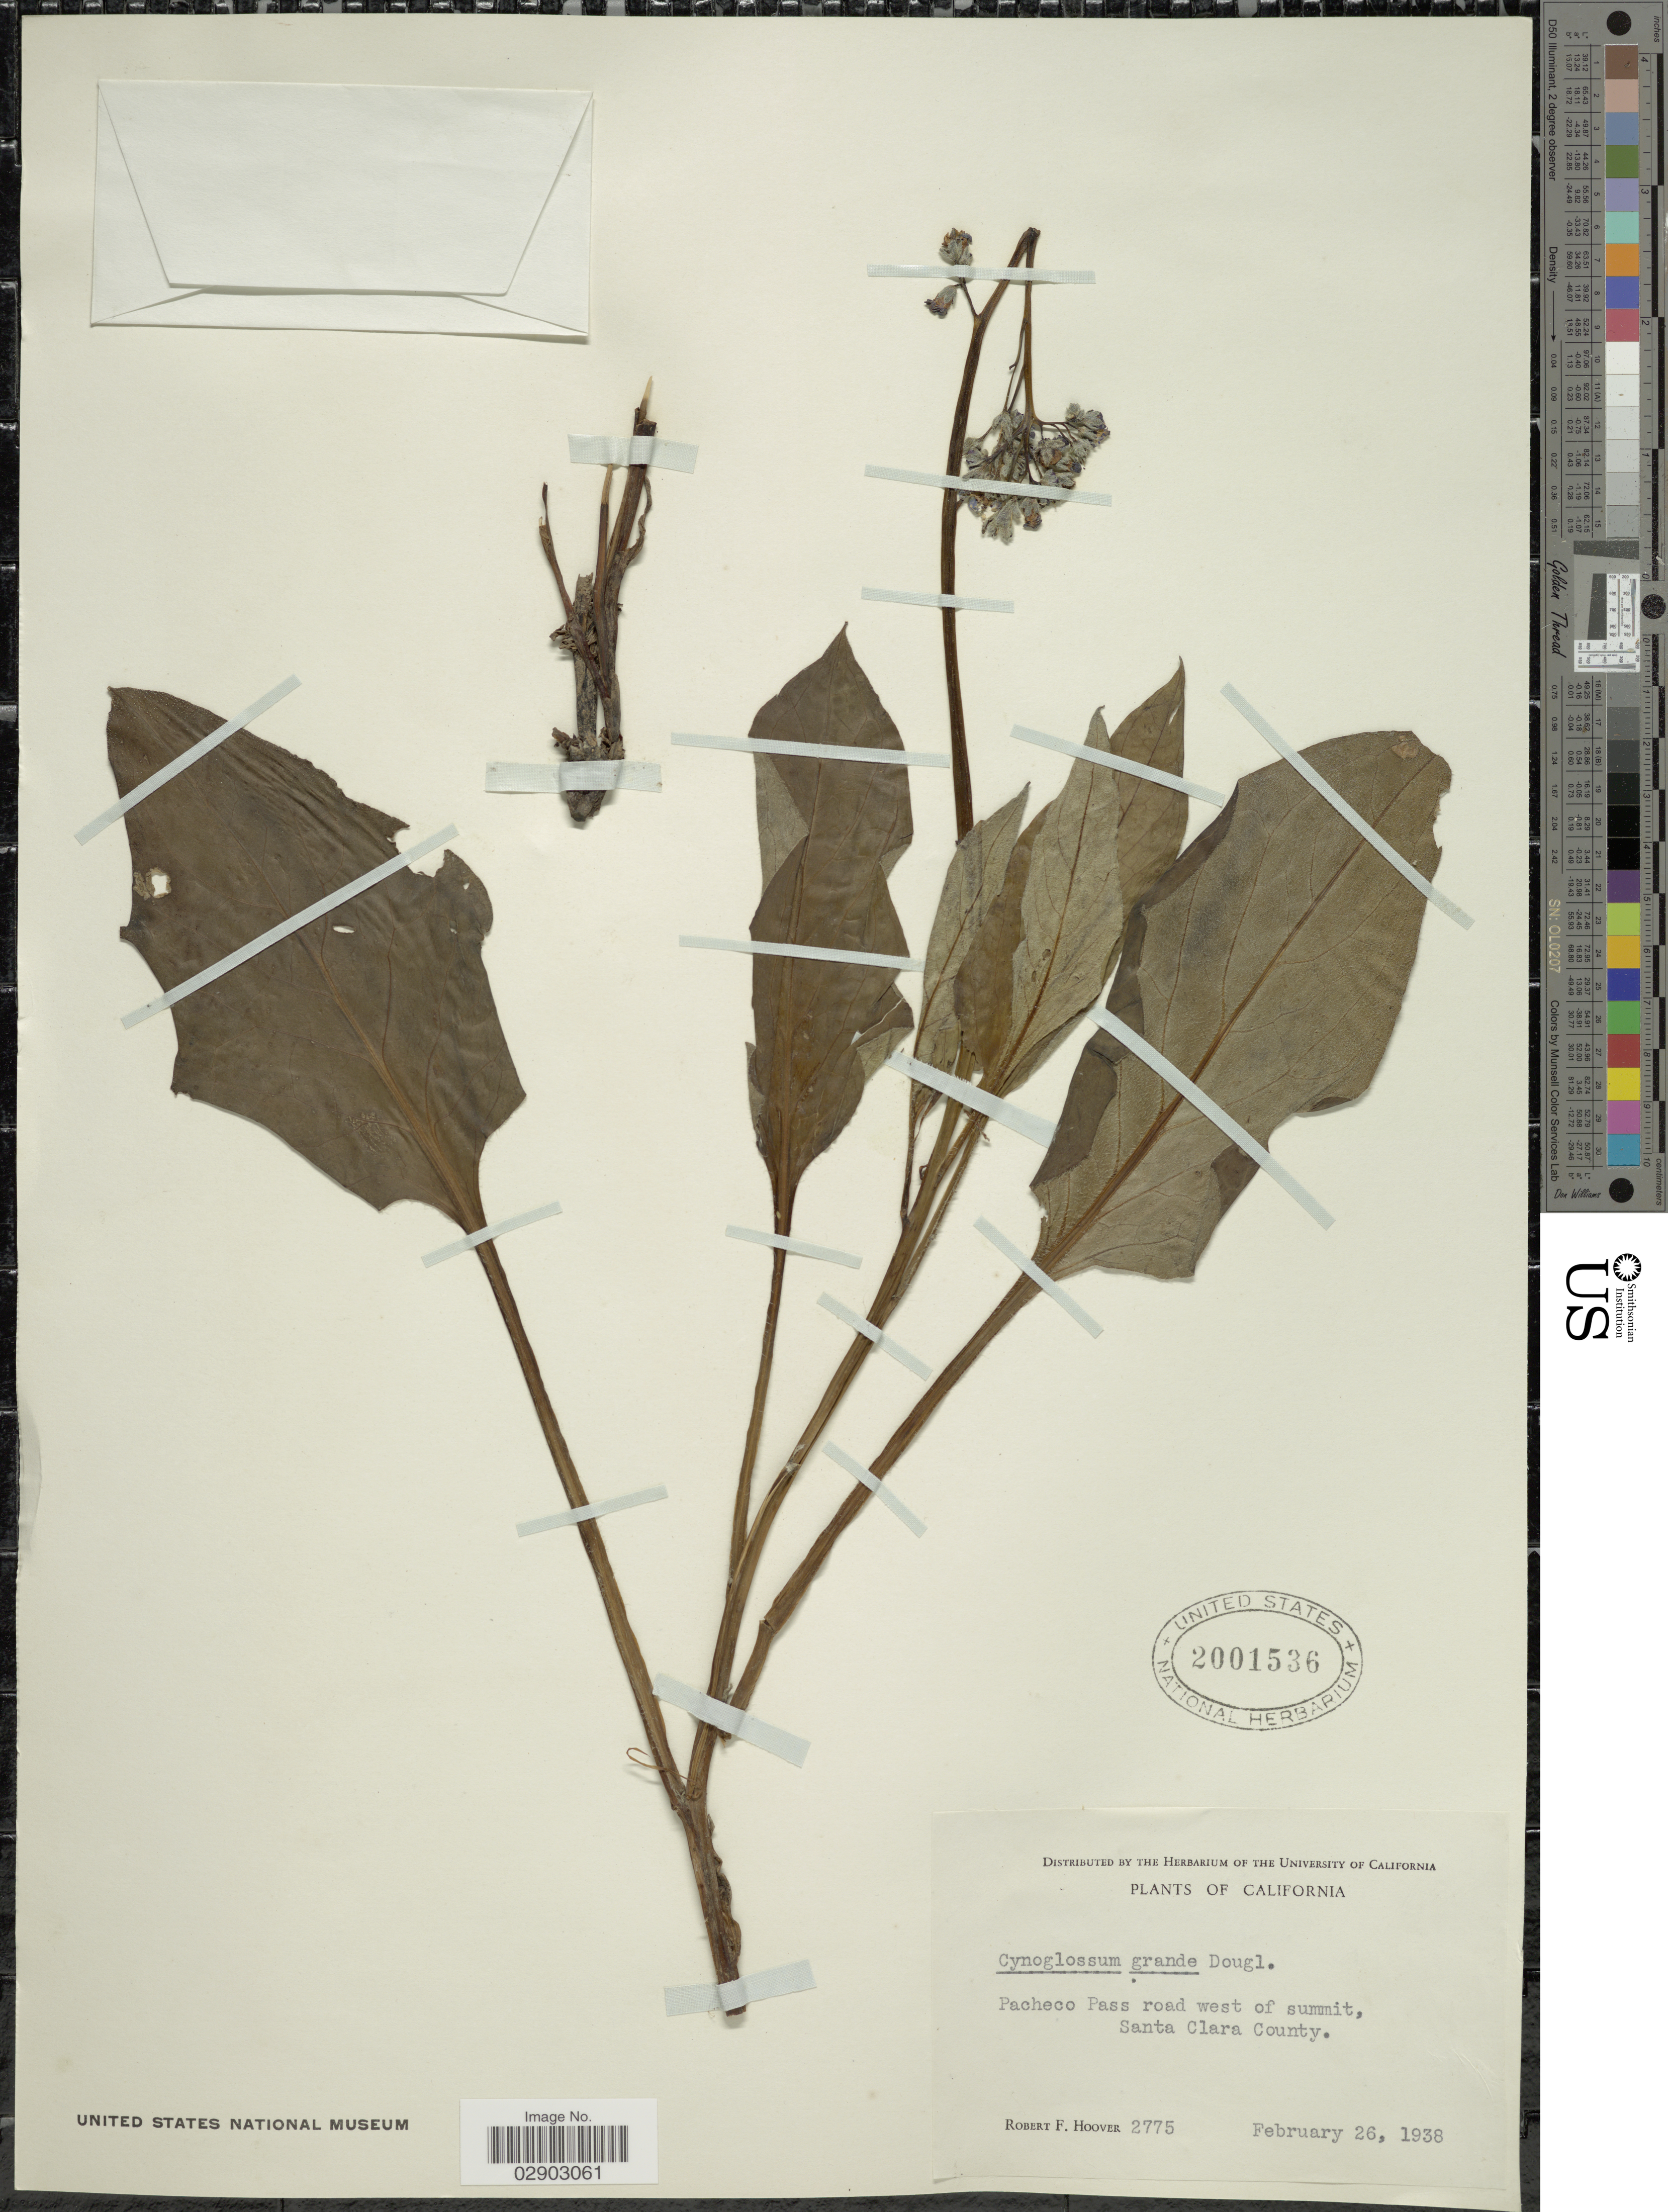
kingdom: Plantae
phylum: Tracheophyta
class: Magnoliopsida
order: Boraginales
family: Boraginaceae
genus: Cynoglossum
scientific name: Cynoglossum grande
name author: Douglas ex Lehm.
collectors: R. F. Hoover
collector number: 2775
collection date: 1938-02-26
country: United States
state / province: California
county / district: Santa Clara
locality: Pacheco Pass road west of summit, Santa Clara County.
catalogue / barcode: US 2001536